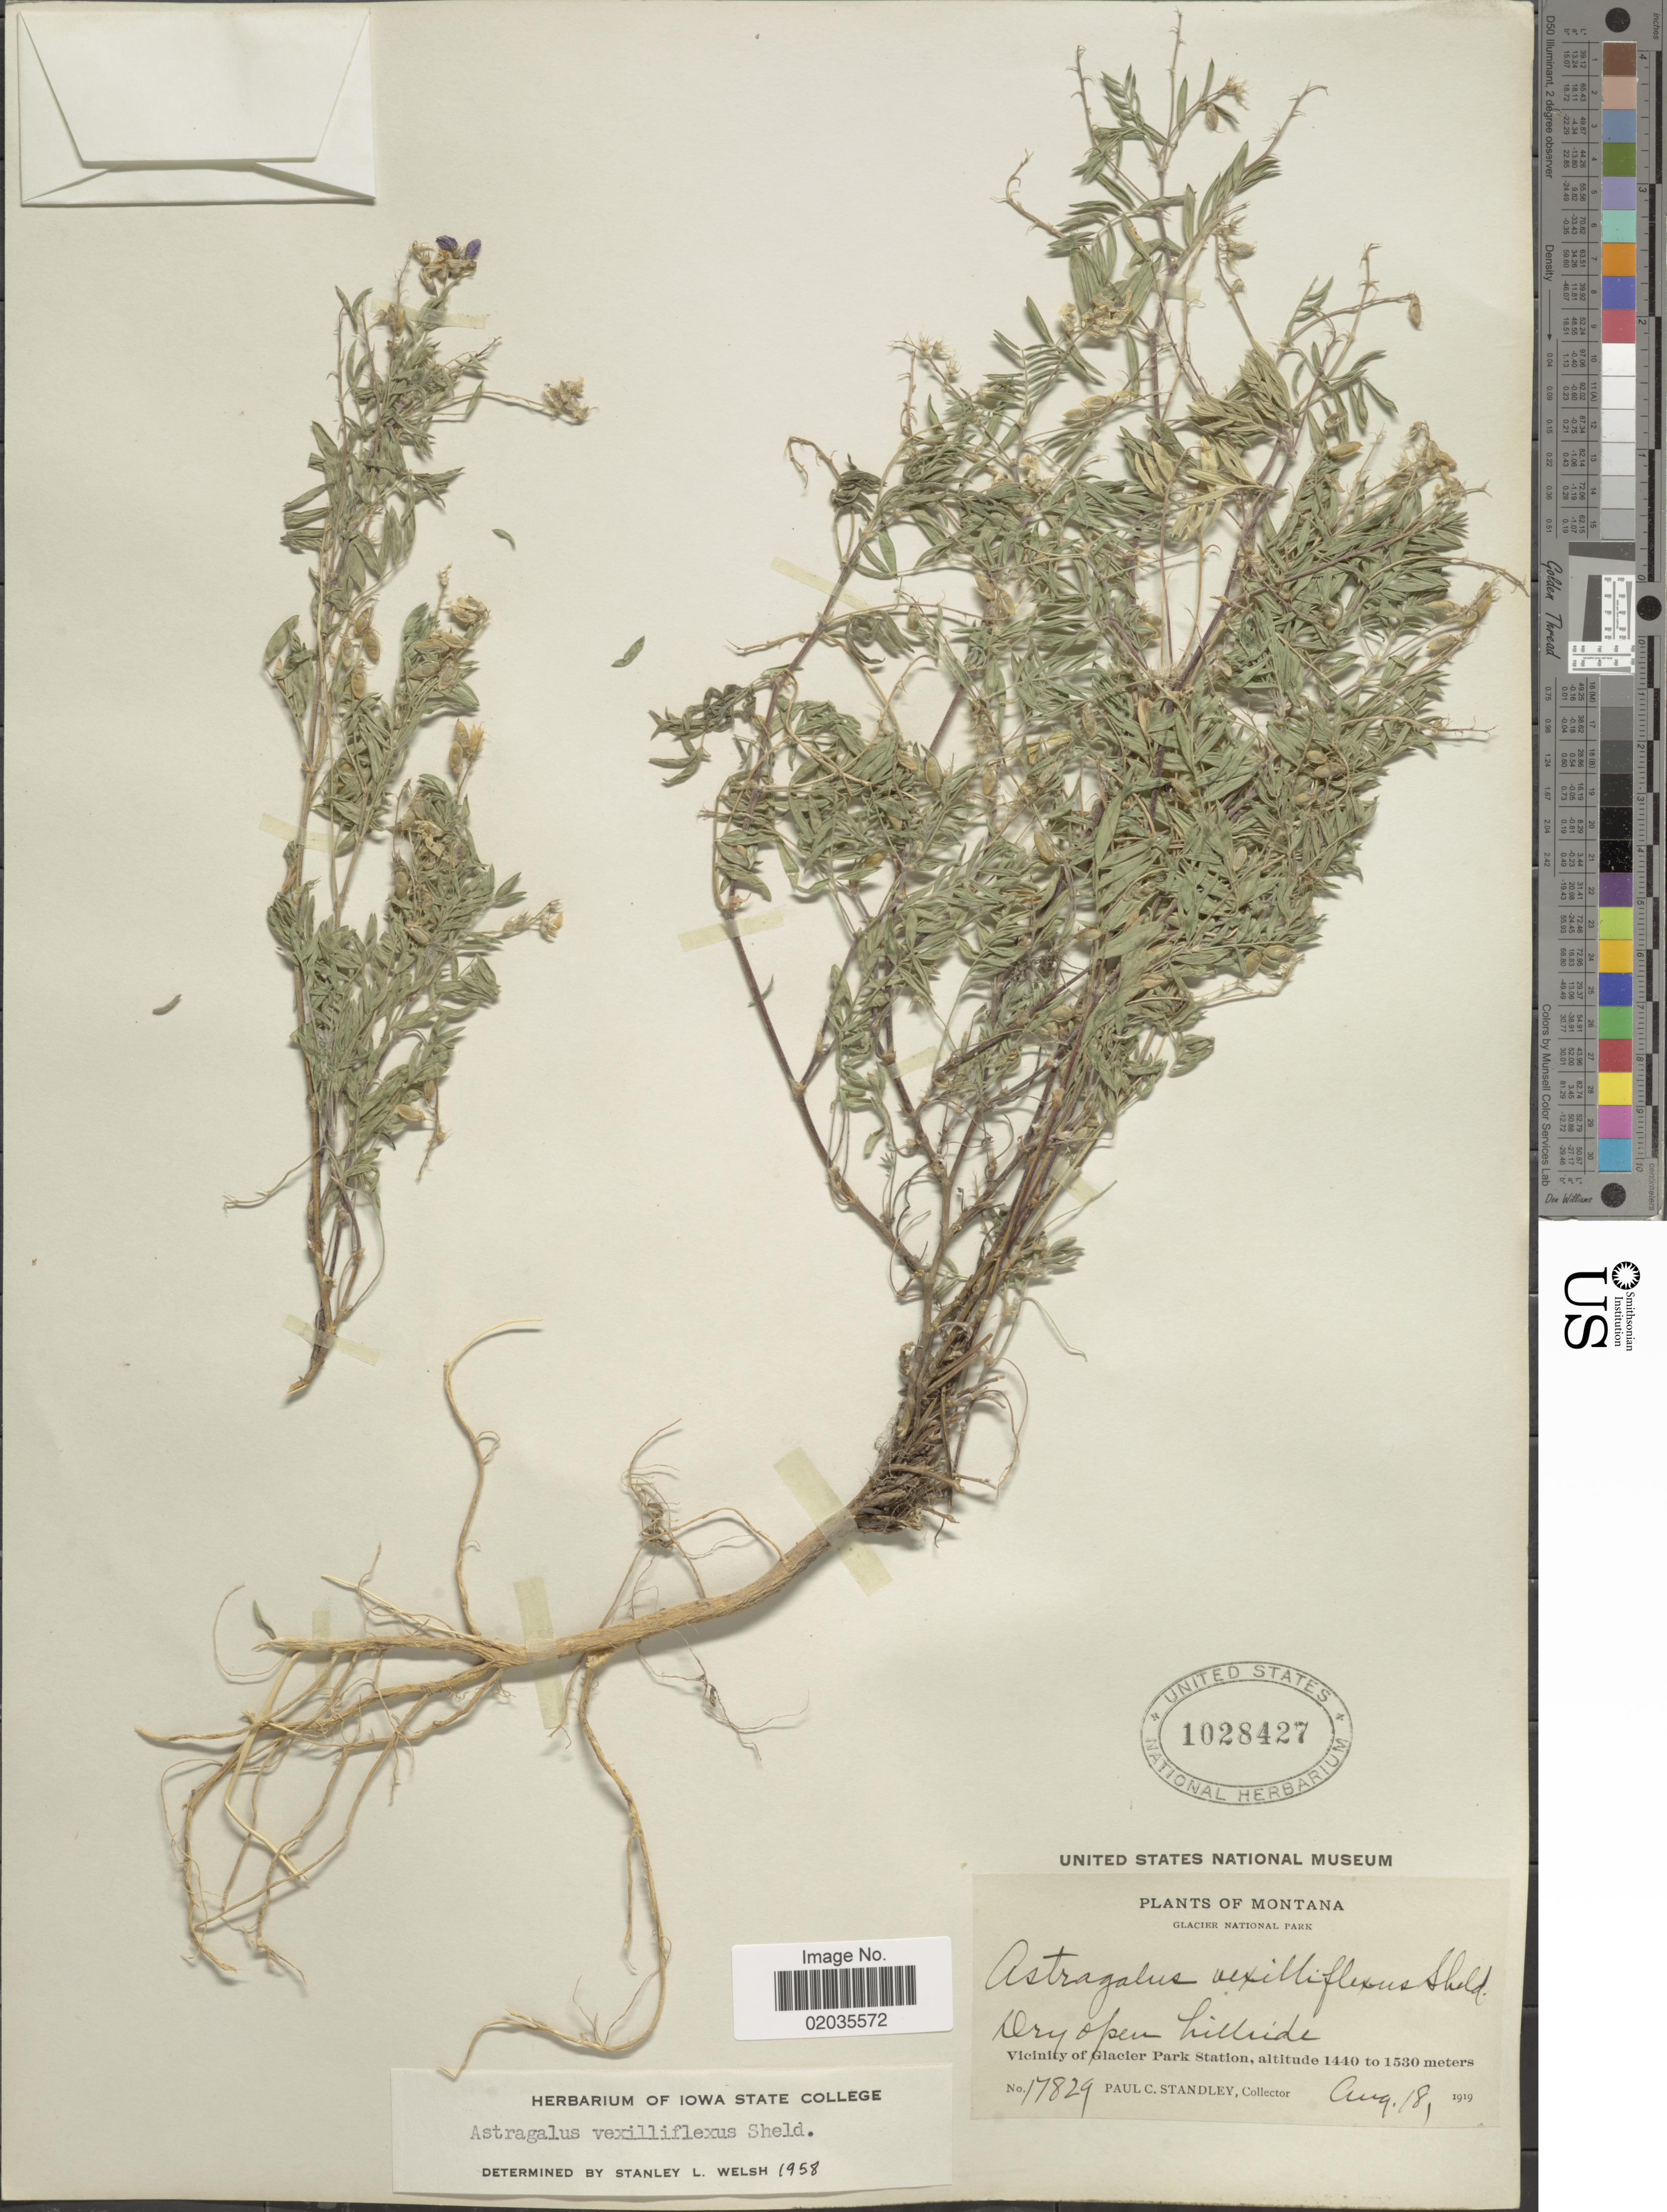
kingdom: Plantae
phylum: Tracheophyta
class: Magnoliopsida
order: Fabales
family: Fabaceae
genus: Astragalus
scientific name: Astragalus vexilliflexus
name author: E. Sheld.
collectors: P. C. Standley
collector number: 17829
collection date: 1919-08-18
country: United States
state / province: Montana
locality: Glacier National Park. Vicinity of Glacier Park Station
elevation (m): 1440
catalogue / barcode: US 1028427